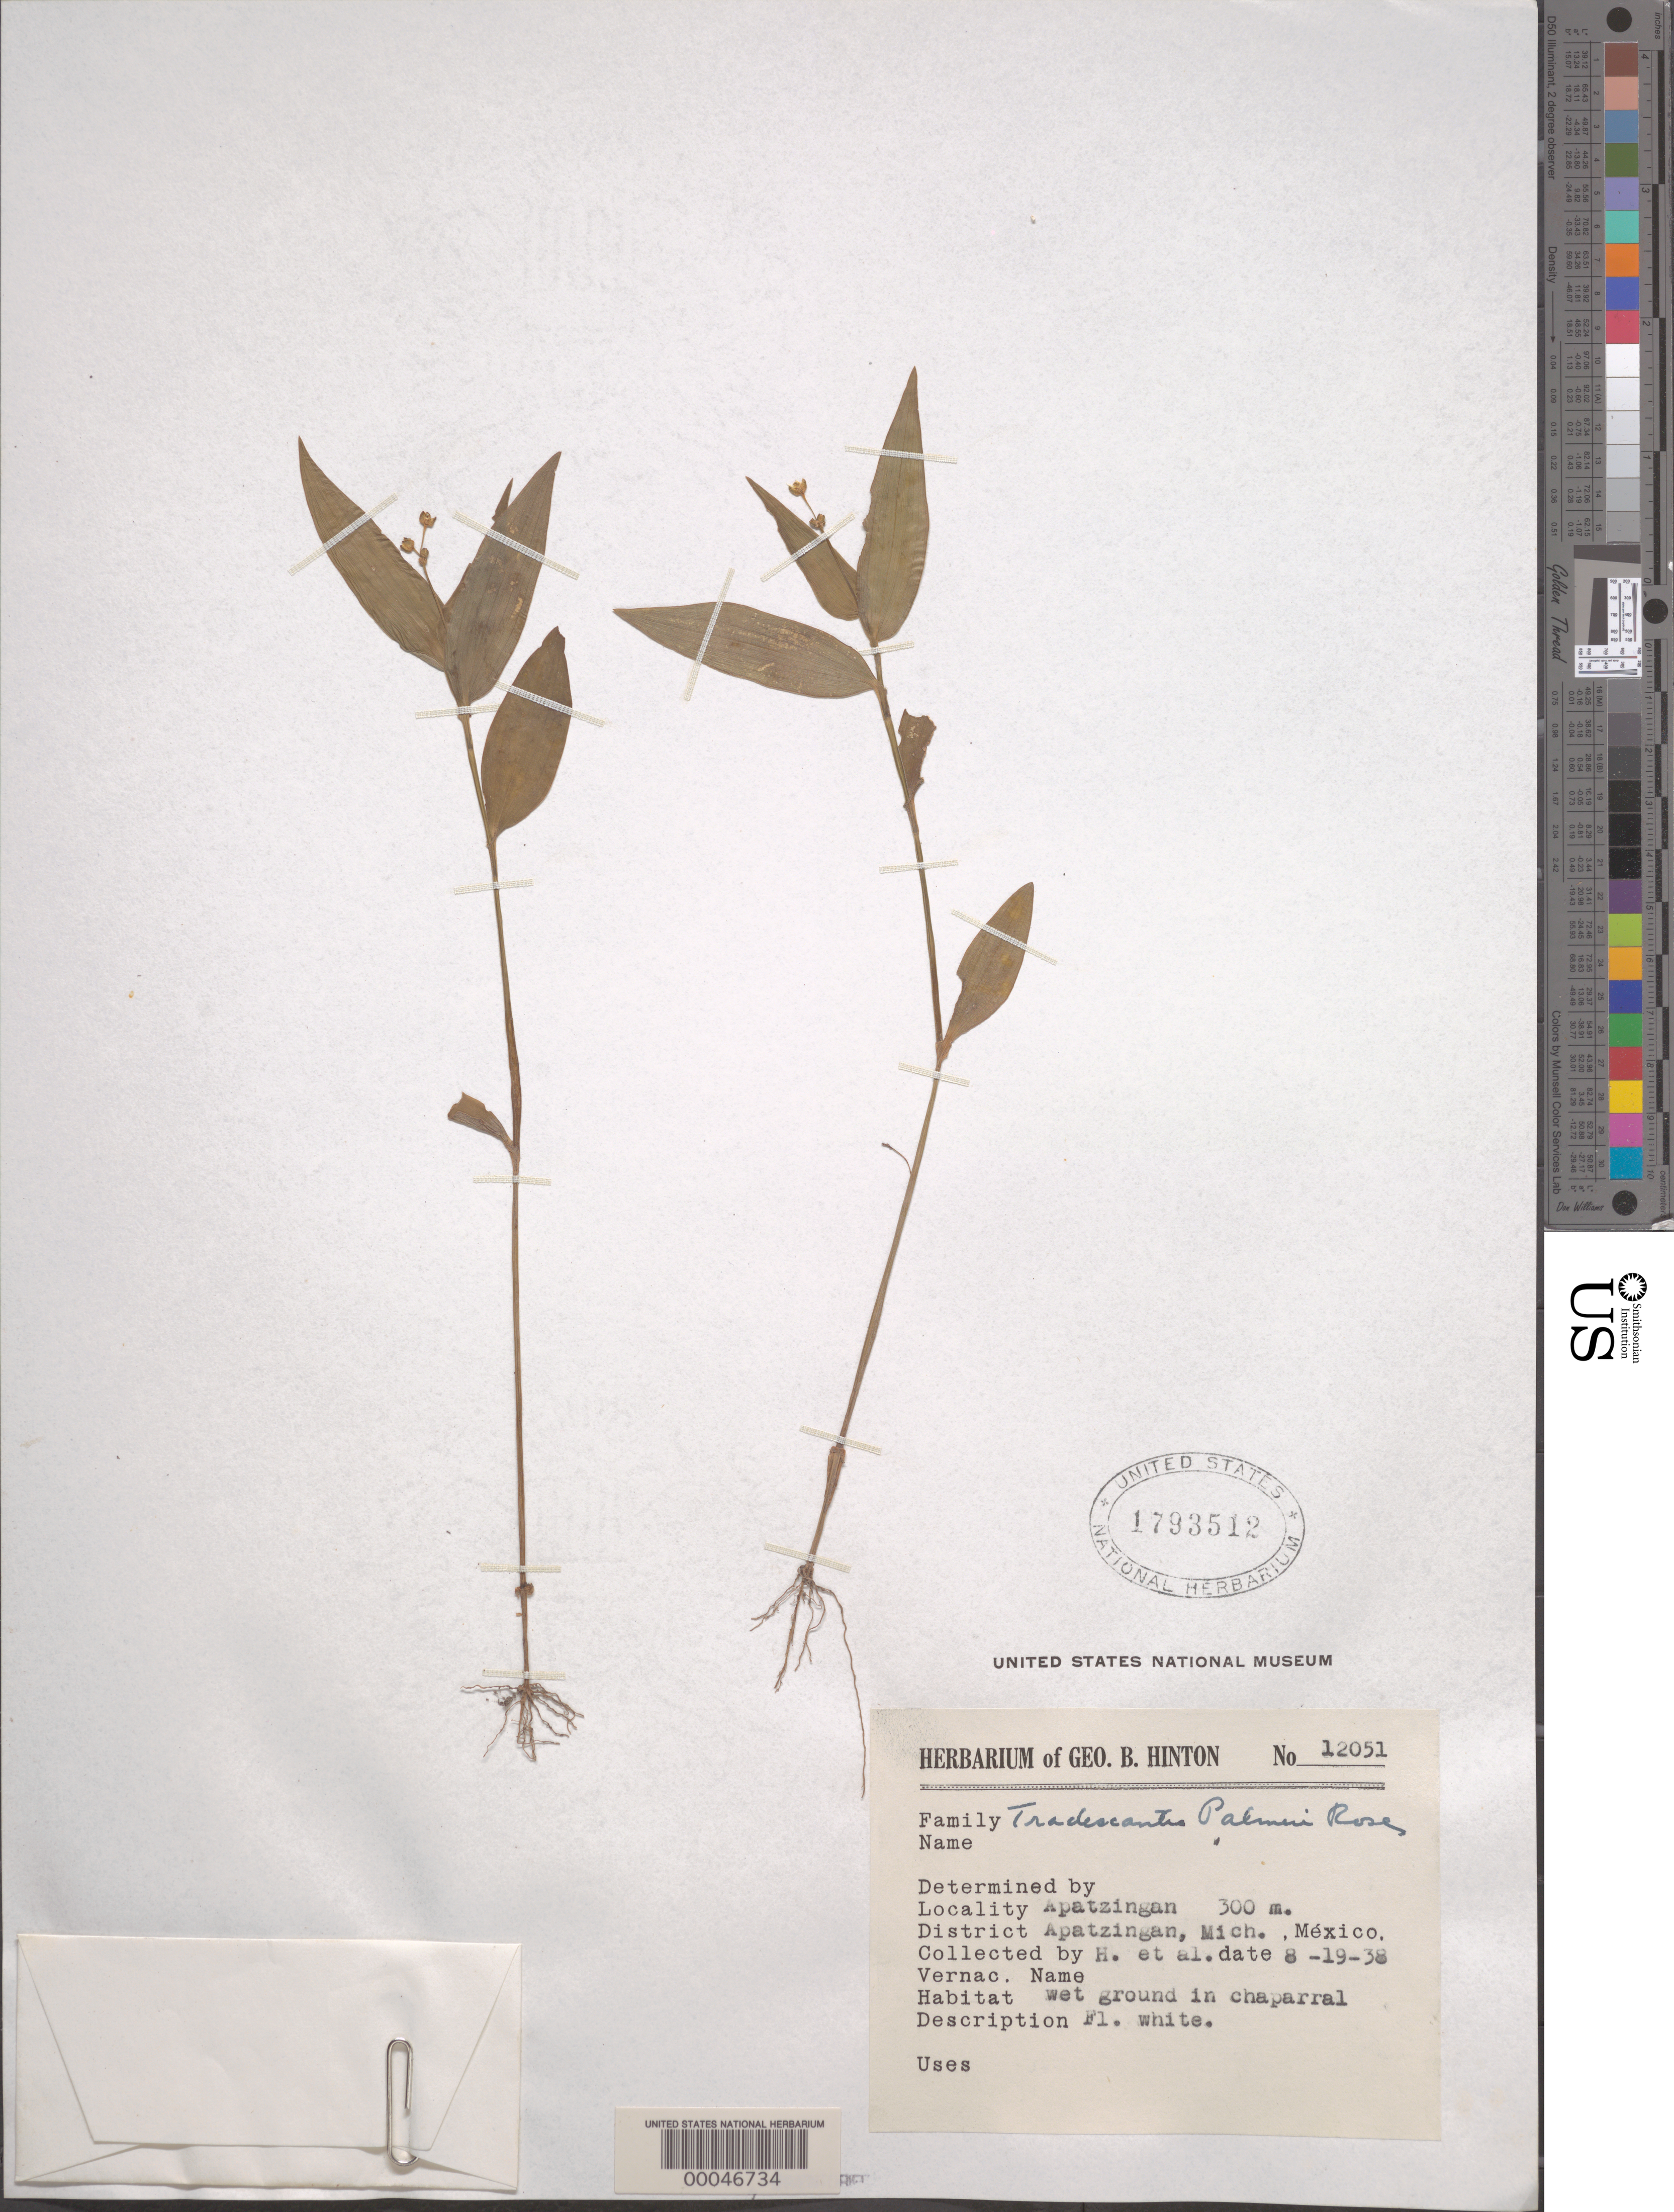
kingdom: Plantae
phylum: Tracheophyta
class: Liliopsida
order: Commelinales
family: Commelinaceae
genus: Tripogandra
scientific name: Tripogandra palmeri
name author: (Rose) Woodson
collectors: G. B. Hinton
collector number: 12051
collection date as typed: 19 Aug 1938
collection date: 1938-08-19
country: Mexico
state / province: Michoacán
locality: Apatzingan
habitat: Wet ground, chaparral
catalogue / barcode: US 1793512